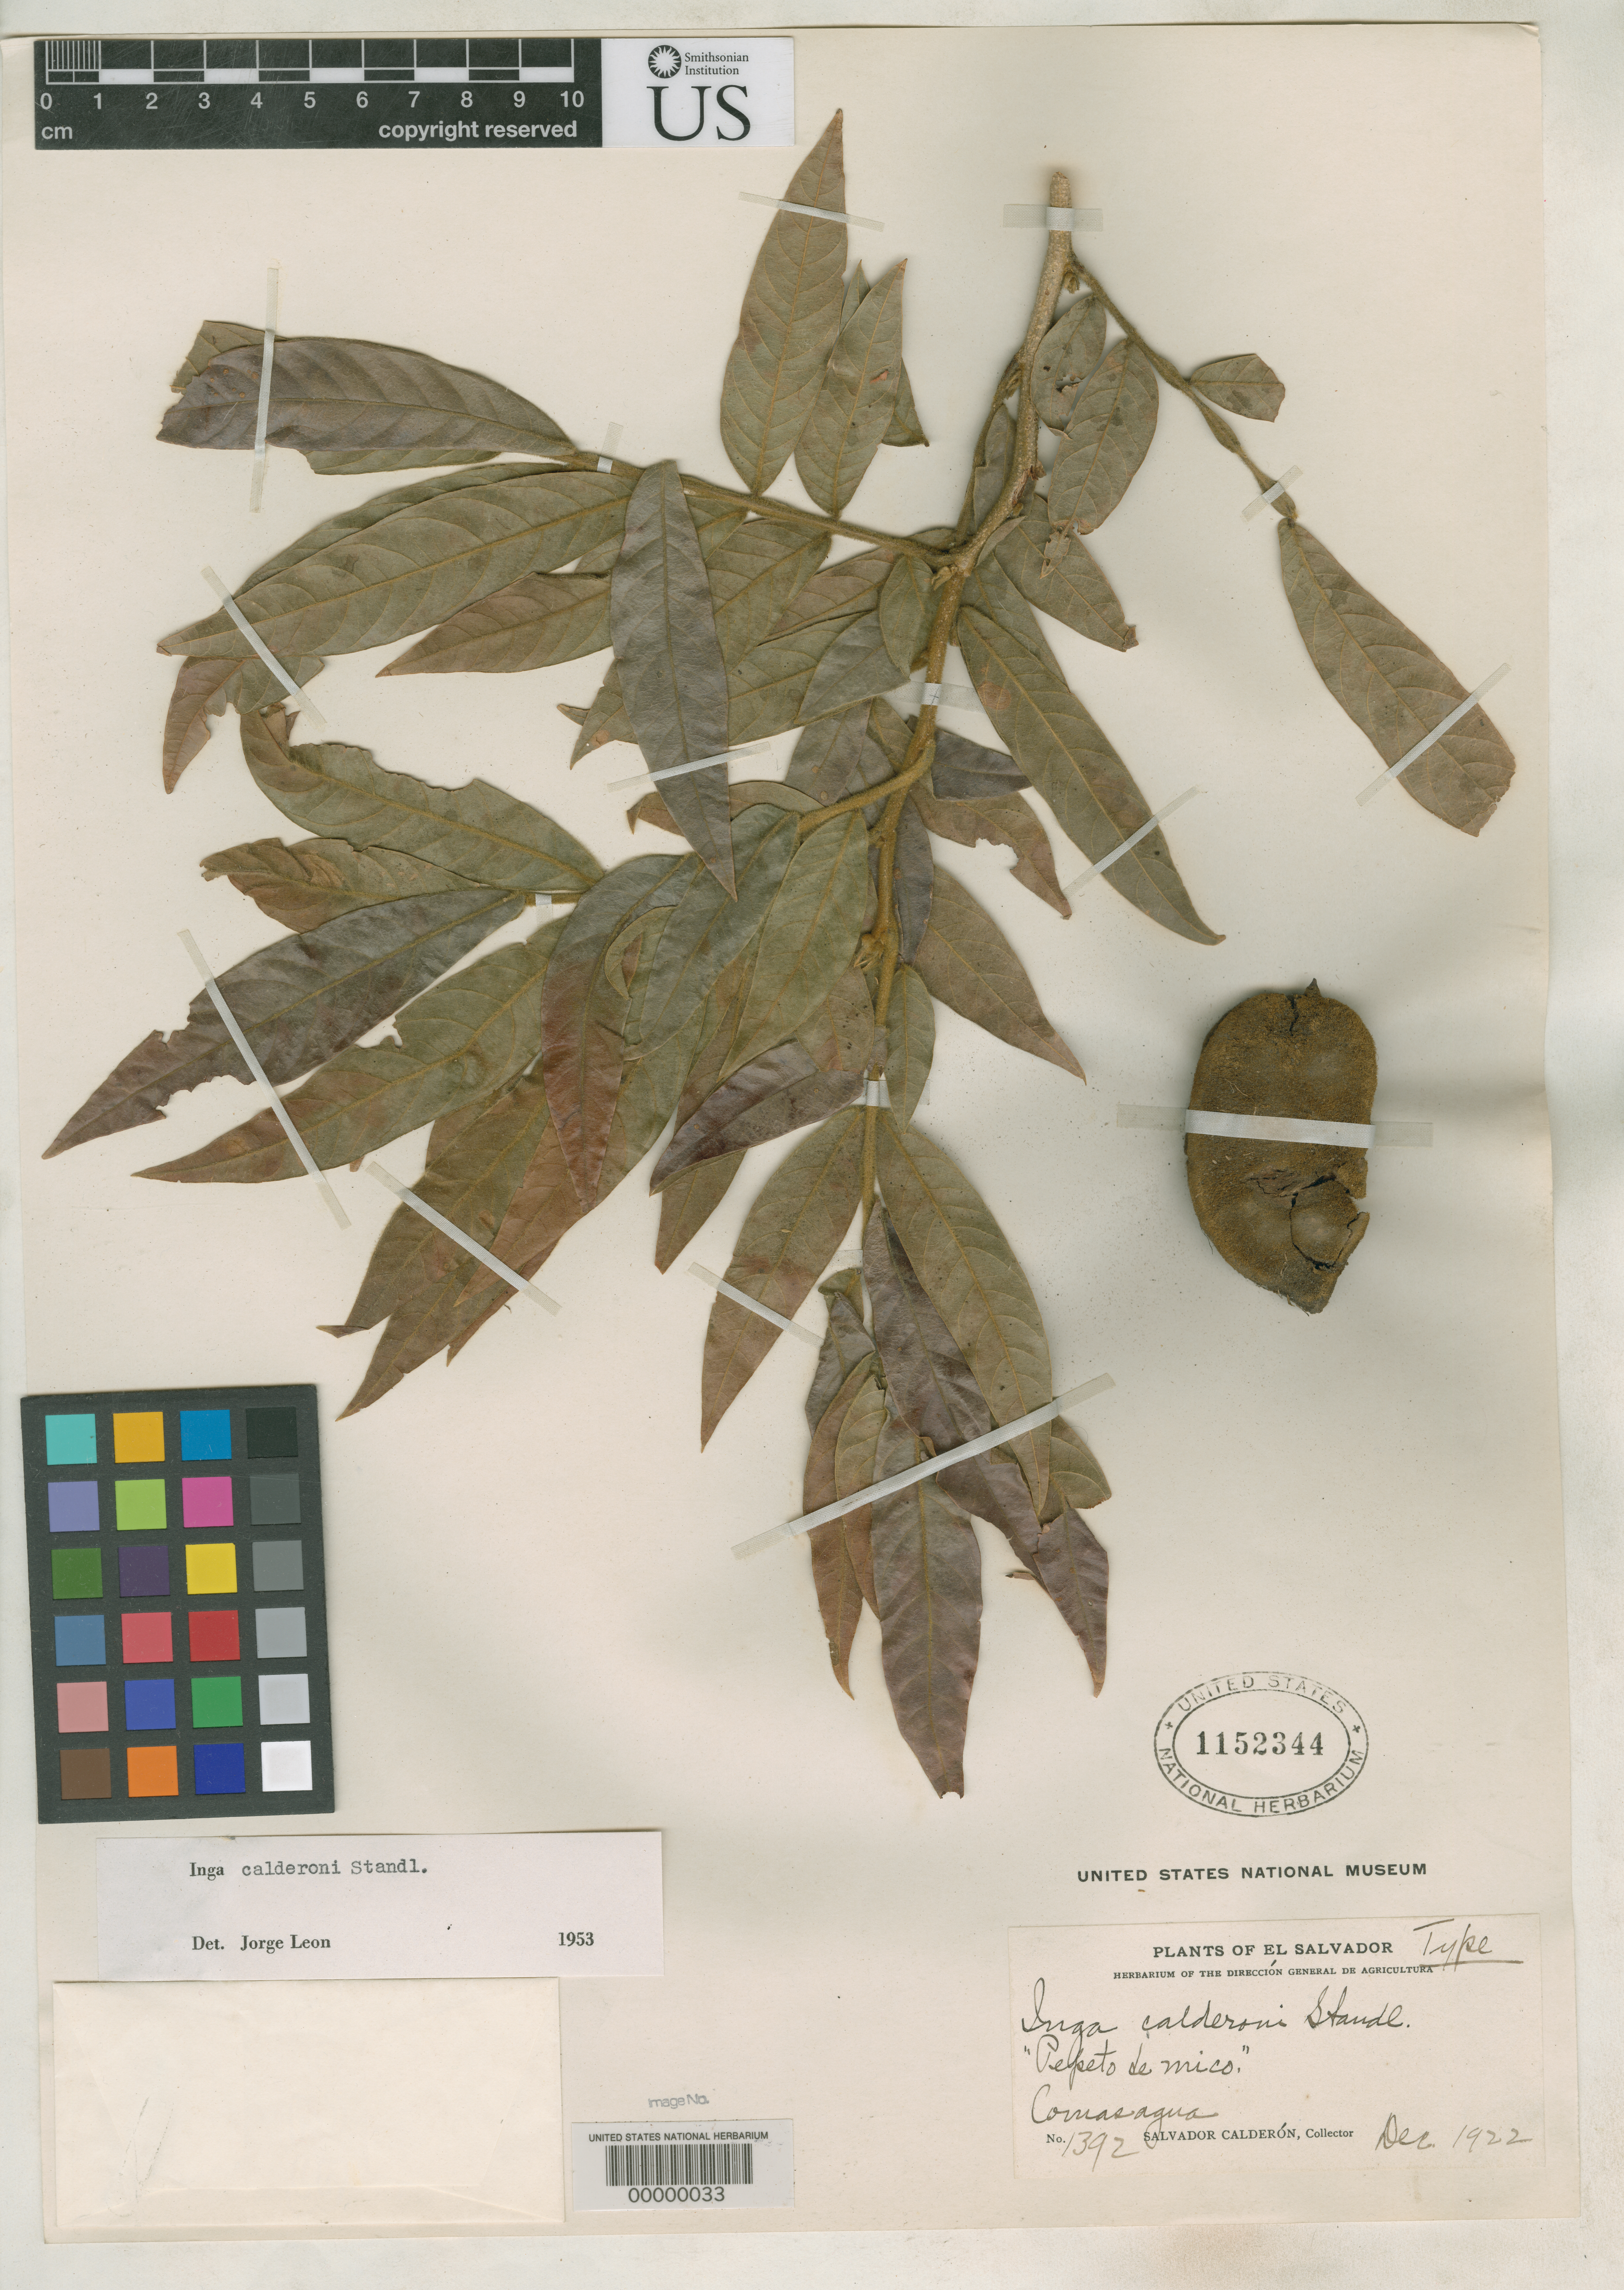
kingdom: Plantae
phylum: Tracheophyta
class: Magnoliopsida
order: Fabales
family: Fabaceae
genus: Inga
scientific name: Inga calderonii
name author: Standl.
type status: Holotype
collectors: S. Calderón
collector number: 1392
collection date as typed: Dec 1922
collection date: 1922-12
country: El Salvador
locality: Comasagua.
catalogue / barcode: US 1152344